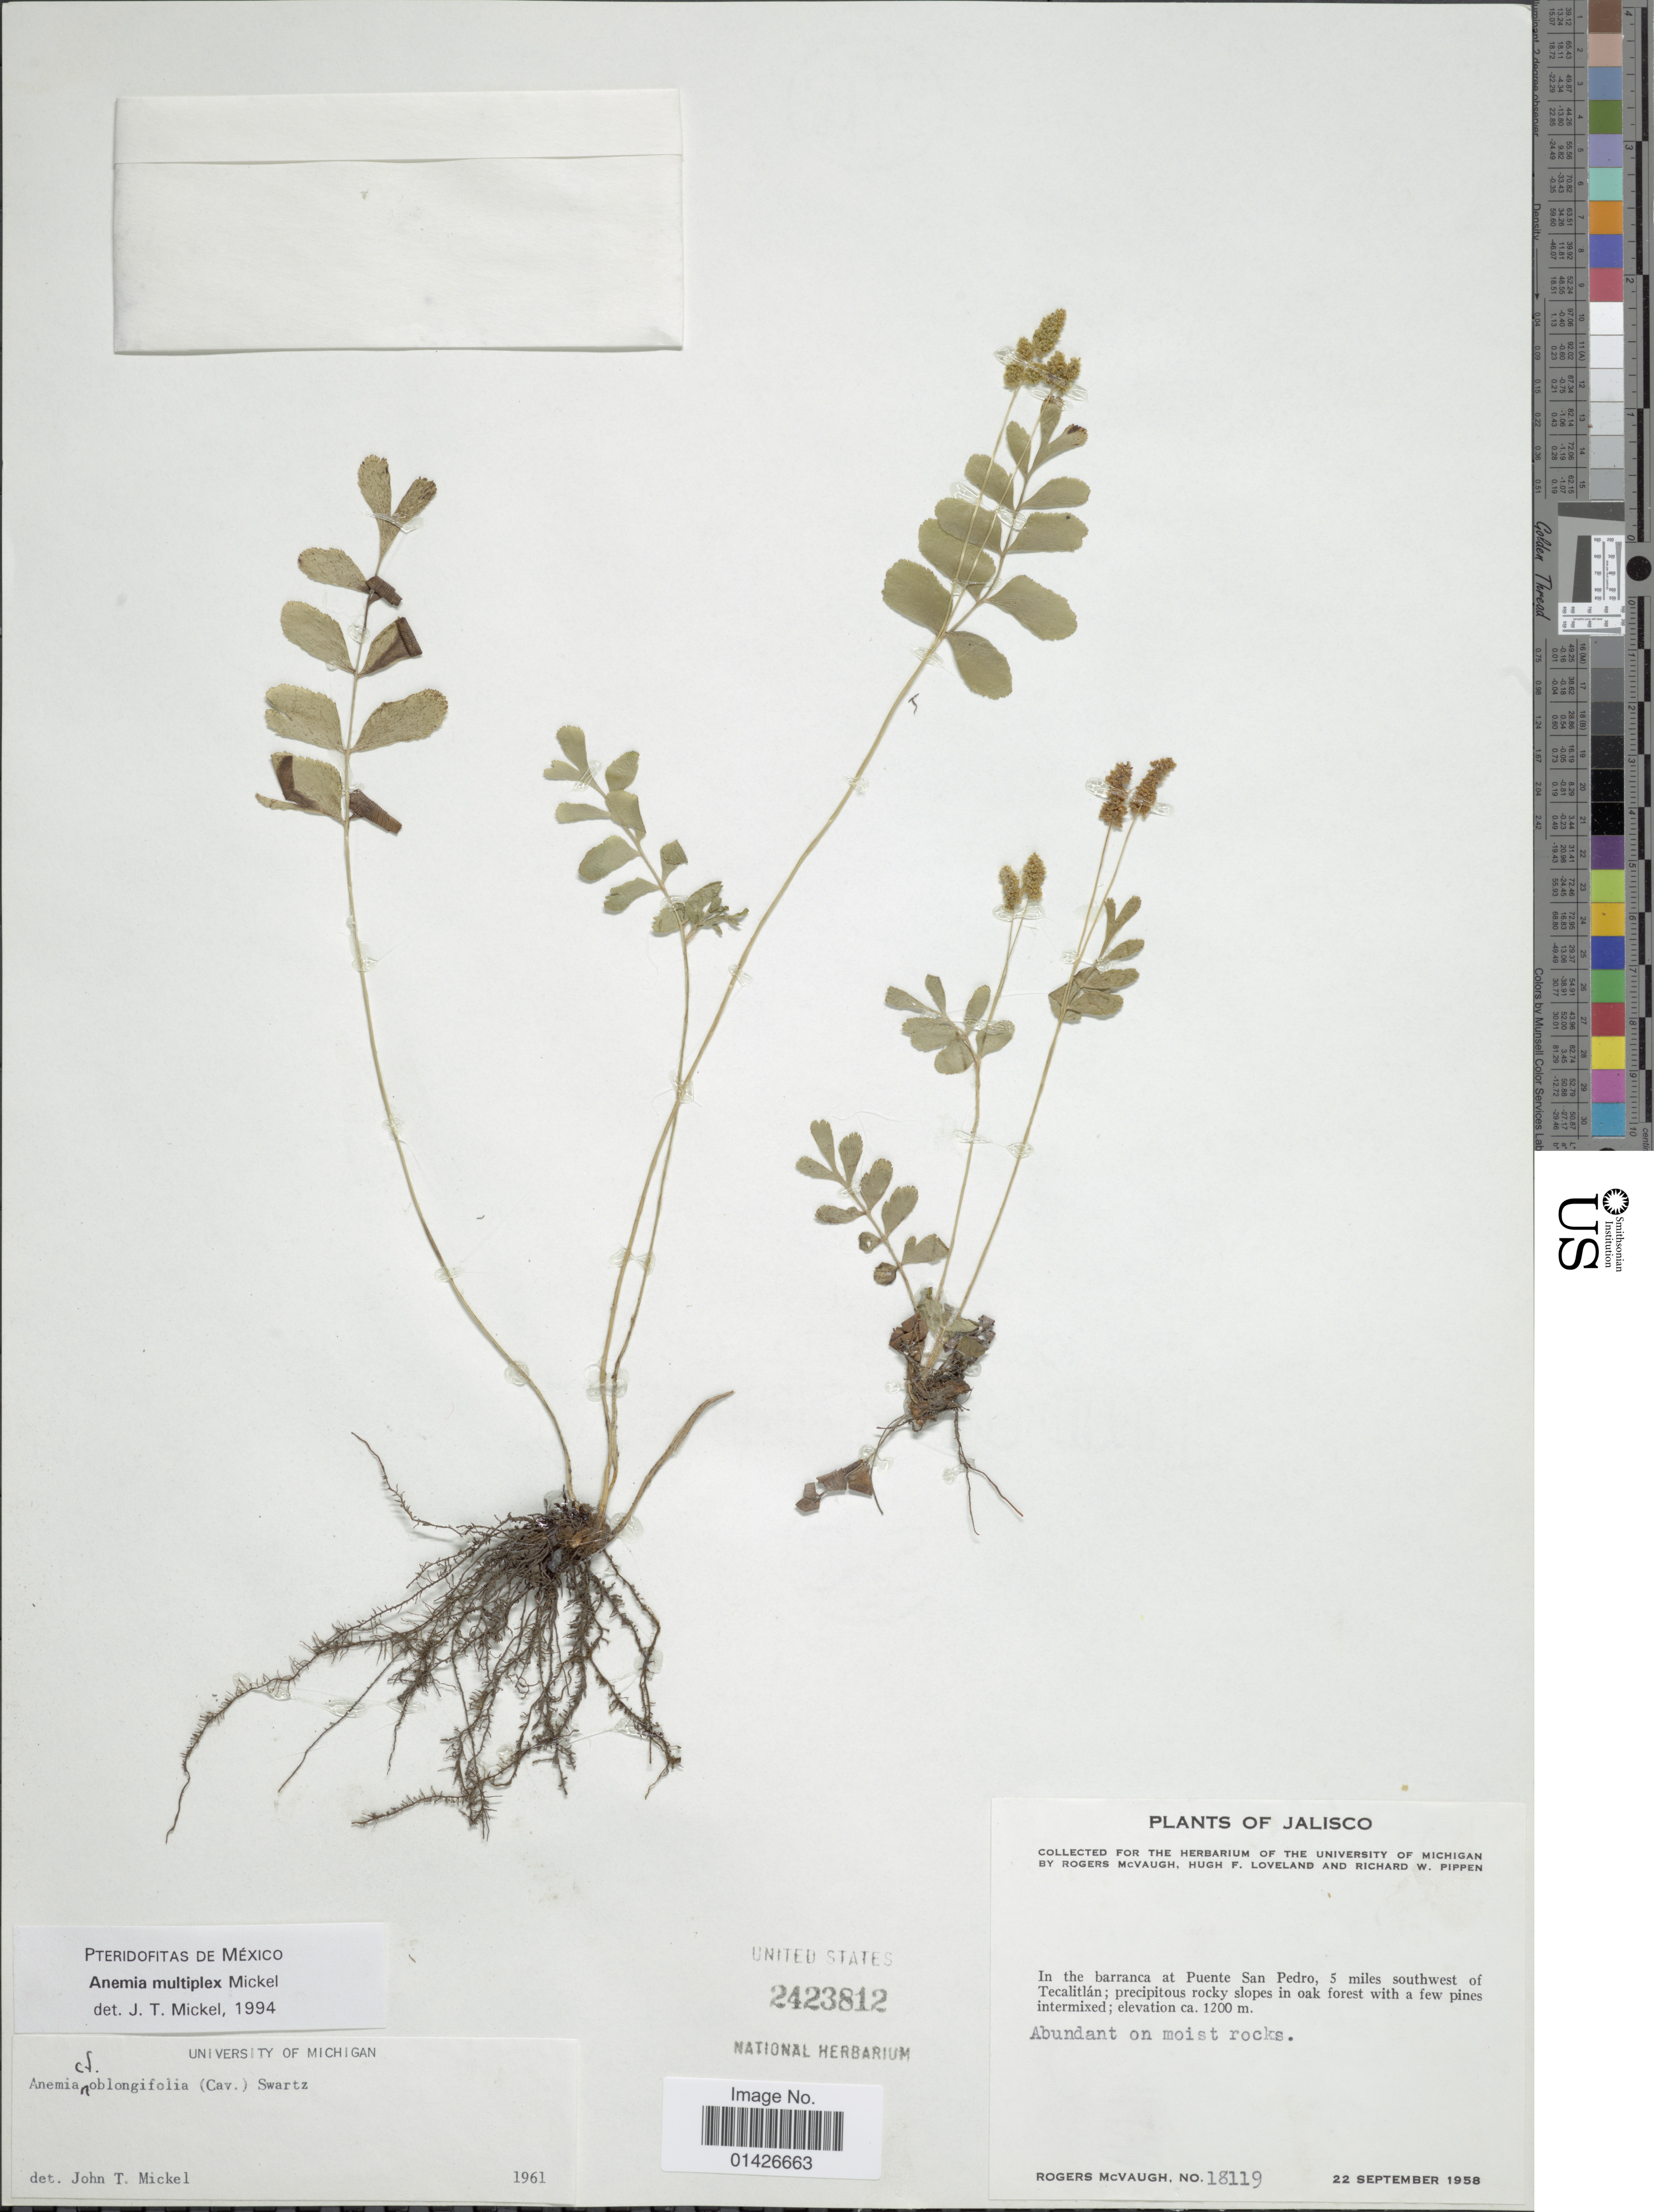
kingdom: Plantae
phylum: Tracheophyta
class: Polypodiopsida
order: Schizaeales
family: Anemiaceae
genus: Anemia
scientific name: Anemia multiplex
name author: Mickel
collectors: R. McVaugh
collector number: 18119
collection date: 1958-09-22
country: Mexico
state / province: Jalisco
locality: In the barranca at Puente San Pedro, 5 miles southwest of Tecalitlán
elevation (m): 1200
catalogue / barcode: US 2423812